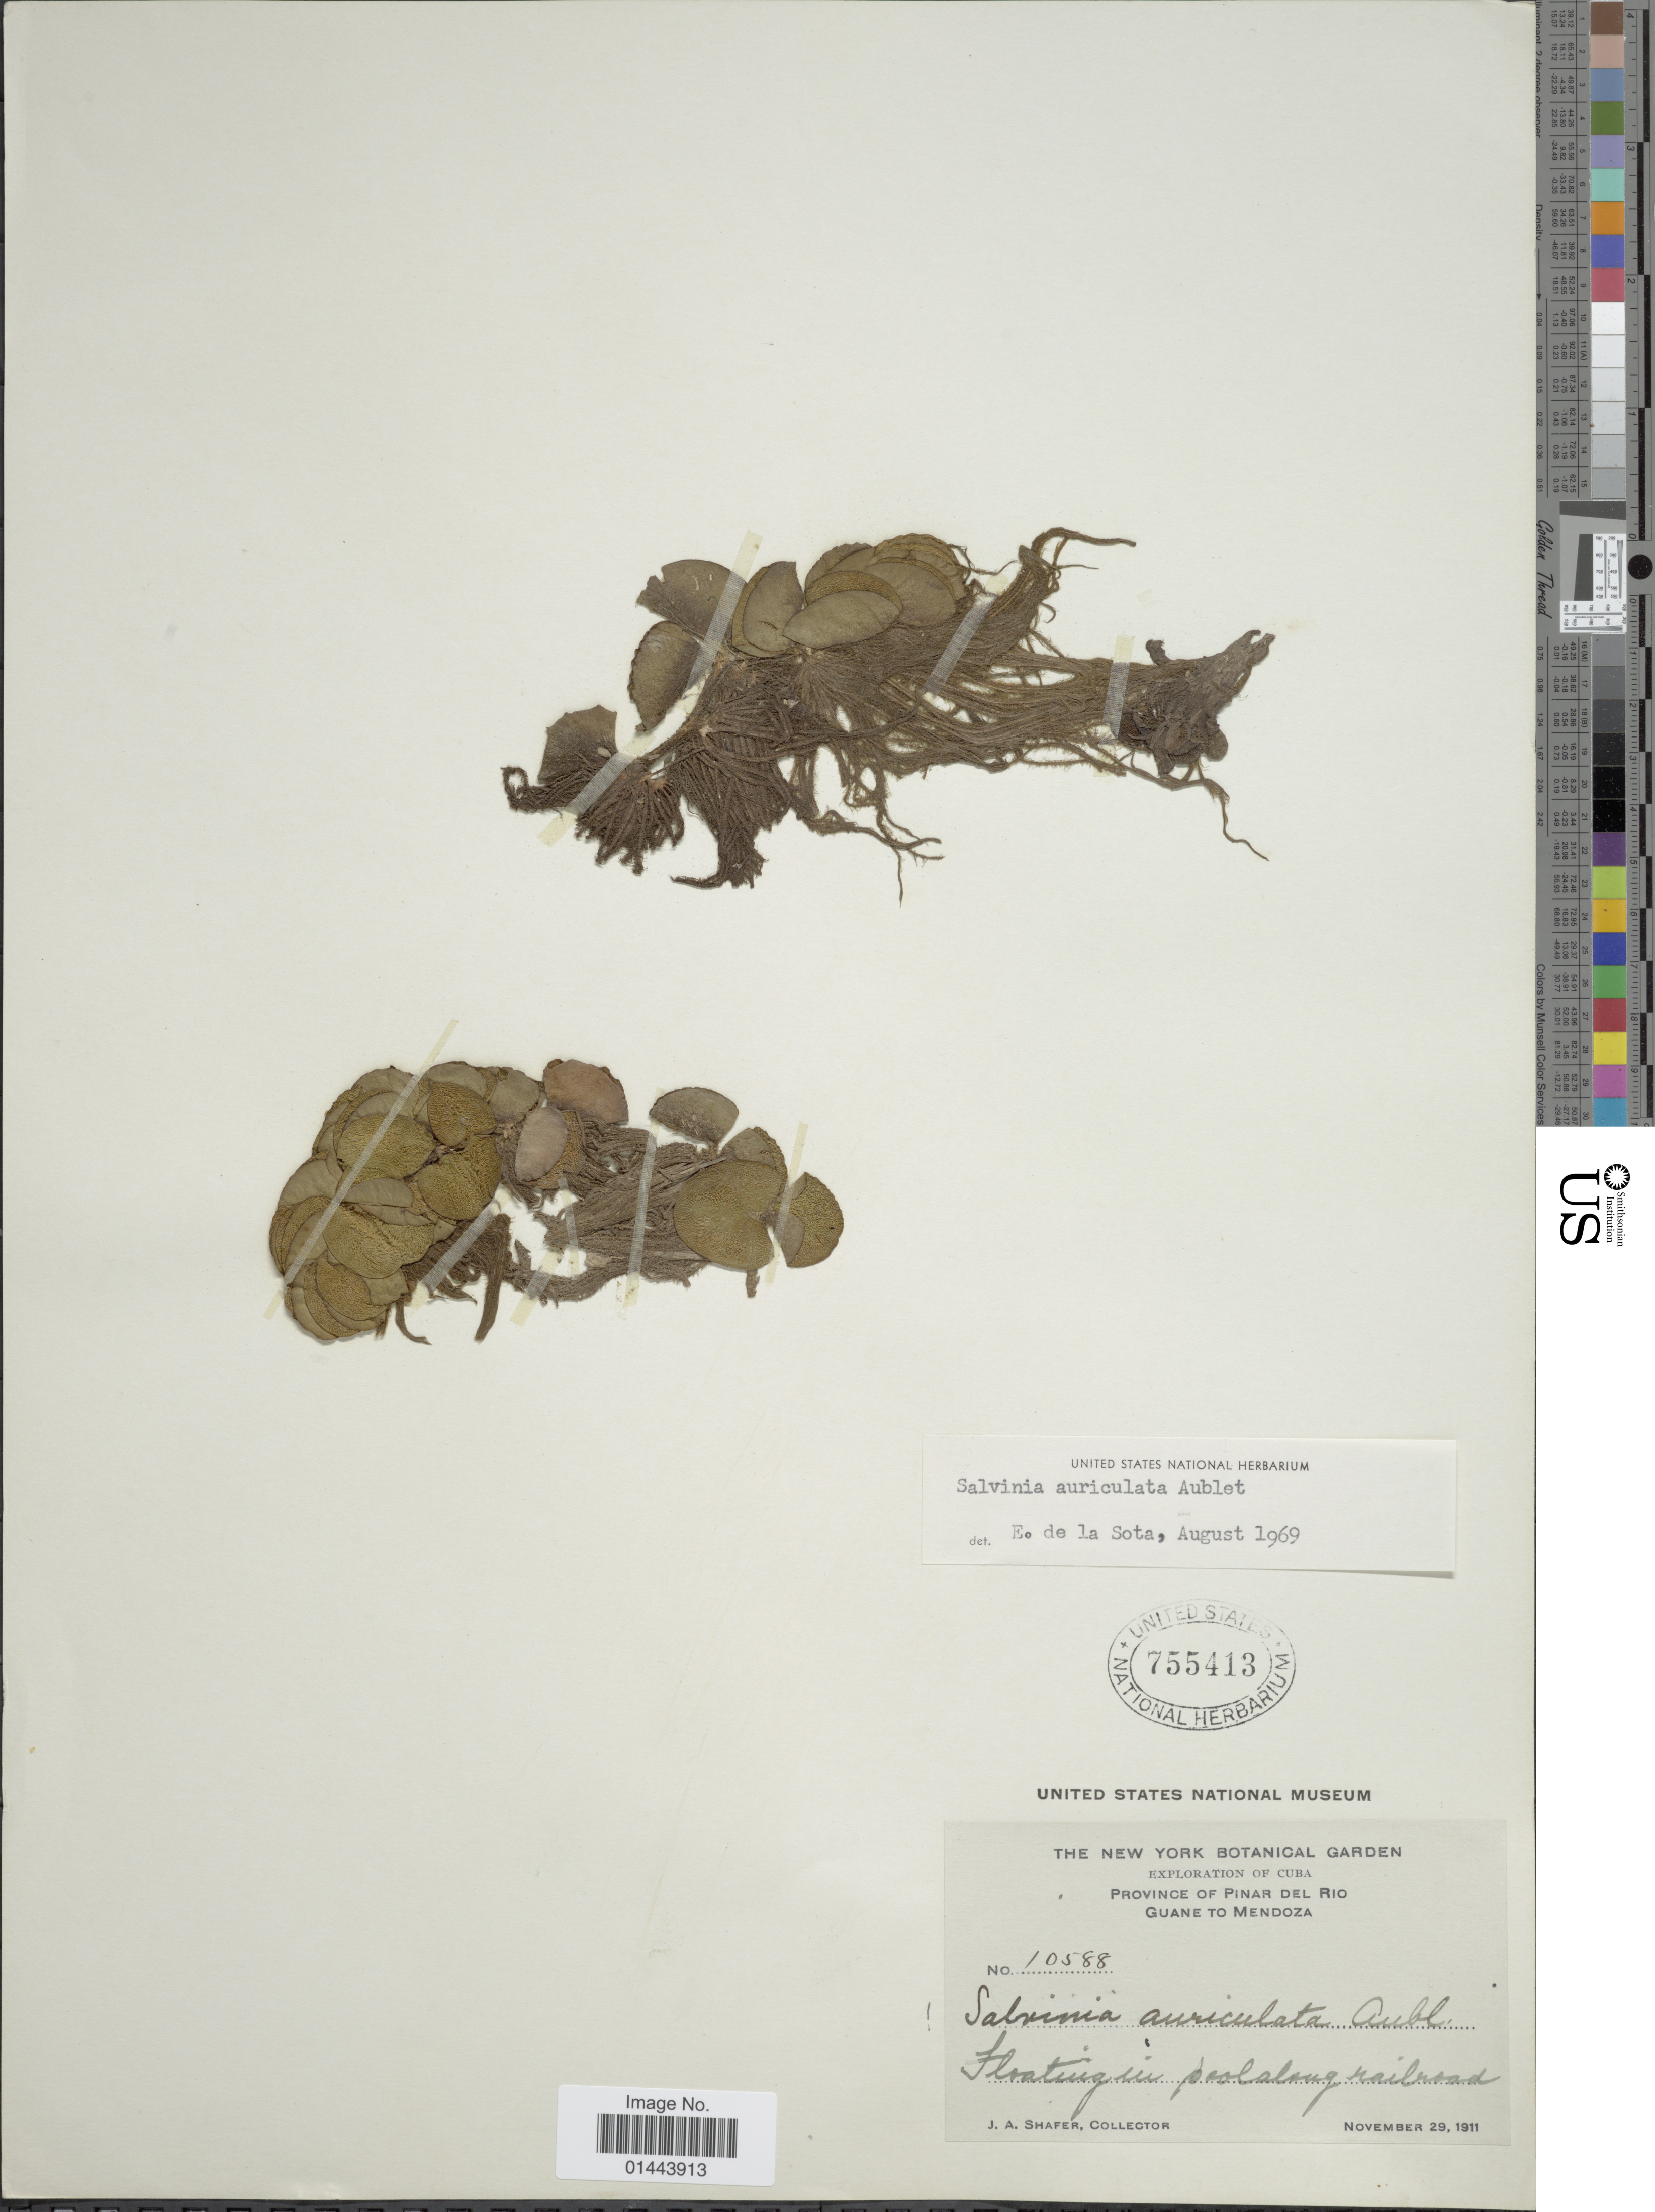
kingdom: Plantae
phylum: Tracheophyta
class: Polypodiopsida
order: Salviniales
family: Salviniaceae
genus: Salvinia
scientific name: Salvinia auriculata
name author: Aubl.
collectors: J. A. Shafer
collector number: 10588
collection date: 1911-11-29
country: Cuba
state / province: Pinar del Río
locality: Guane to Mendoza, floating in pool along railroad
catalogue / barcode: US 755413